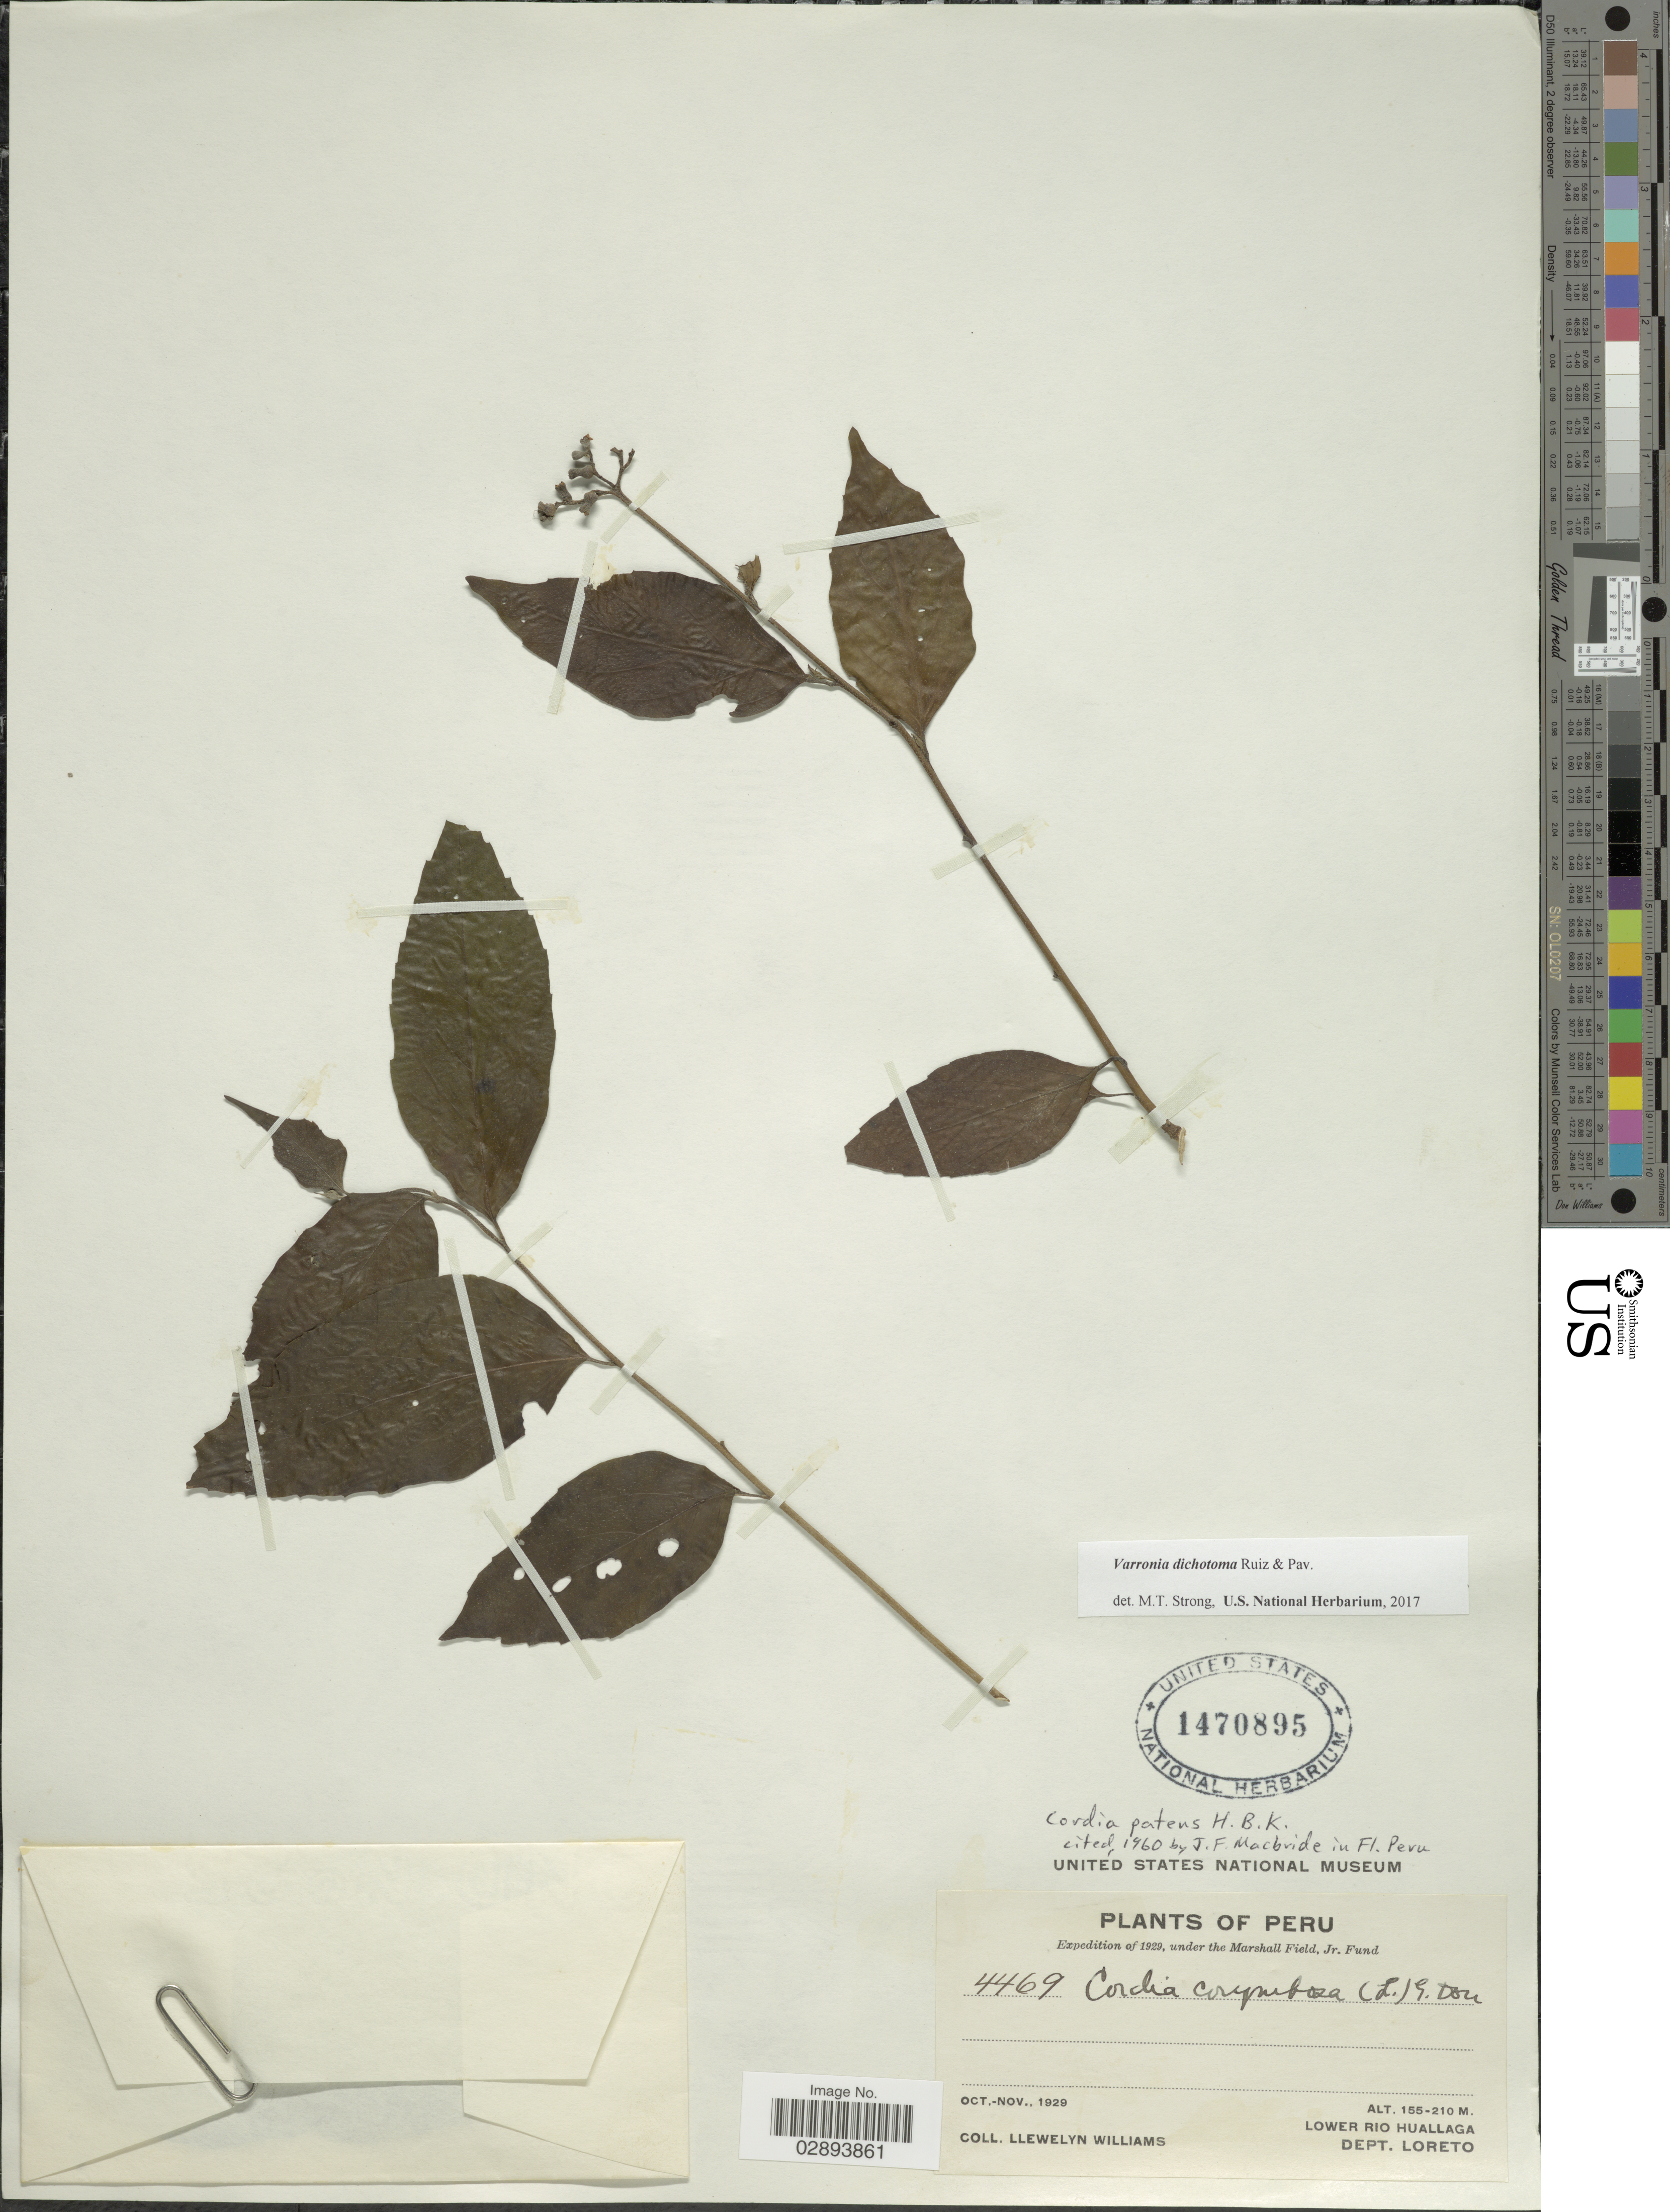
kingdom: Plantae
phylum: Tracheophyta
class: Magnoliopsida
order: Boraginales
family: Cordiaceae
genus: Varronia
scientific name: Varronia dichotoma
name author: Ruiz & Pav.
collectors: Ll. Williams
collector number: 4469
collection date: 1929-10/1929-11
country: Peru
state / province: Loreto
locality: Lower Rio Huallaga, Dept. Loreto.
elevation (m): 155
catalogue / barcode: US 1470895